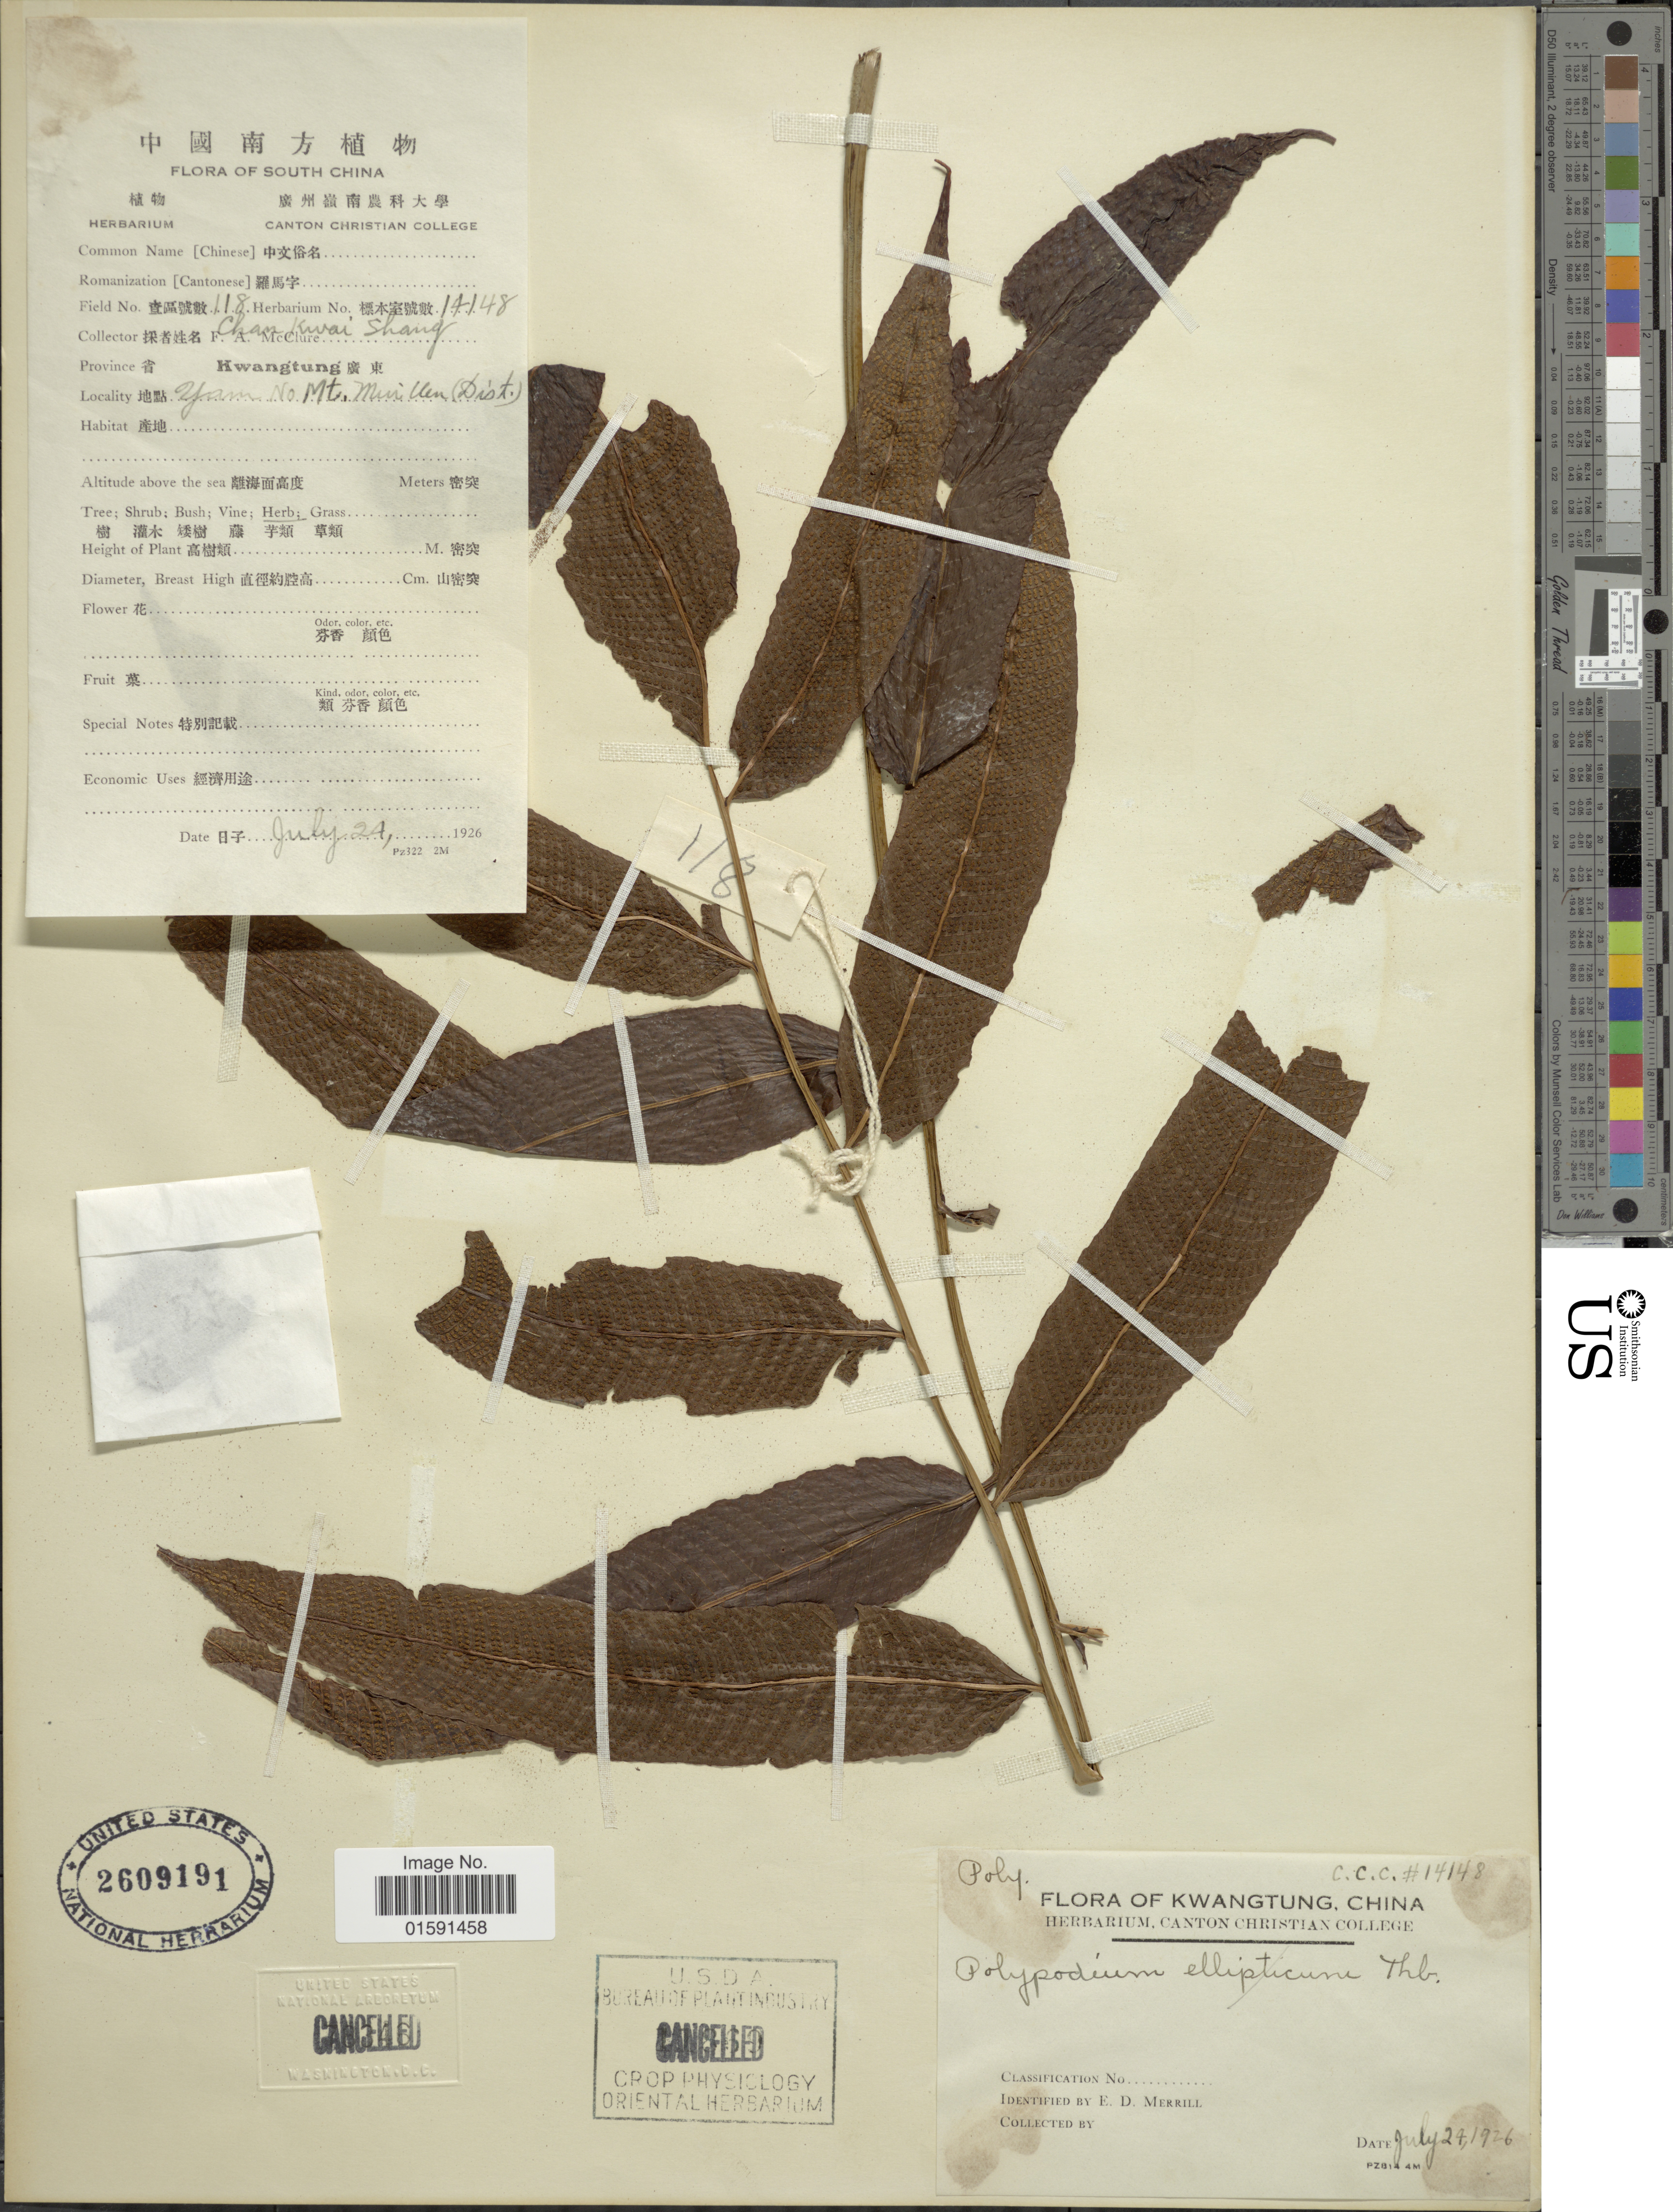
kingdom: Plantae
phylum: Tracheophyta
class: Polypodiopsida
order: Polypodiales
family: Polypodiaceae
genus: Selliguea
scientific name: Selliguea sp.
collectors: F. A. McClure & Chan Kwai Shang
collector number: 118/14148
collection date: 1926-07-24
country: China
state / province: Guangdong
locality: Kwangtung. South China. Yam no Mt. Mui Uen (Dist.)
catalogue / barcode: US 2609191